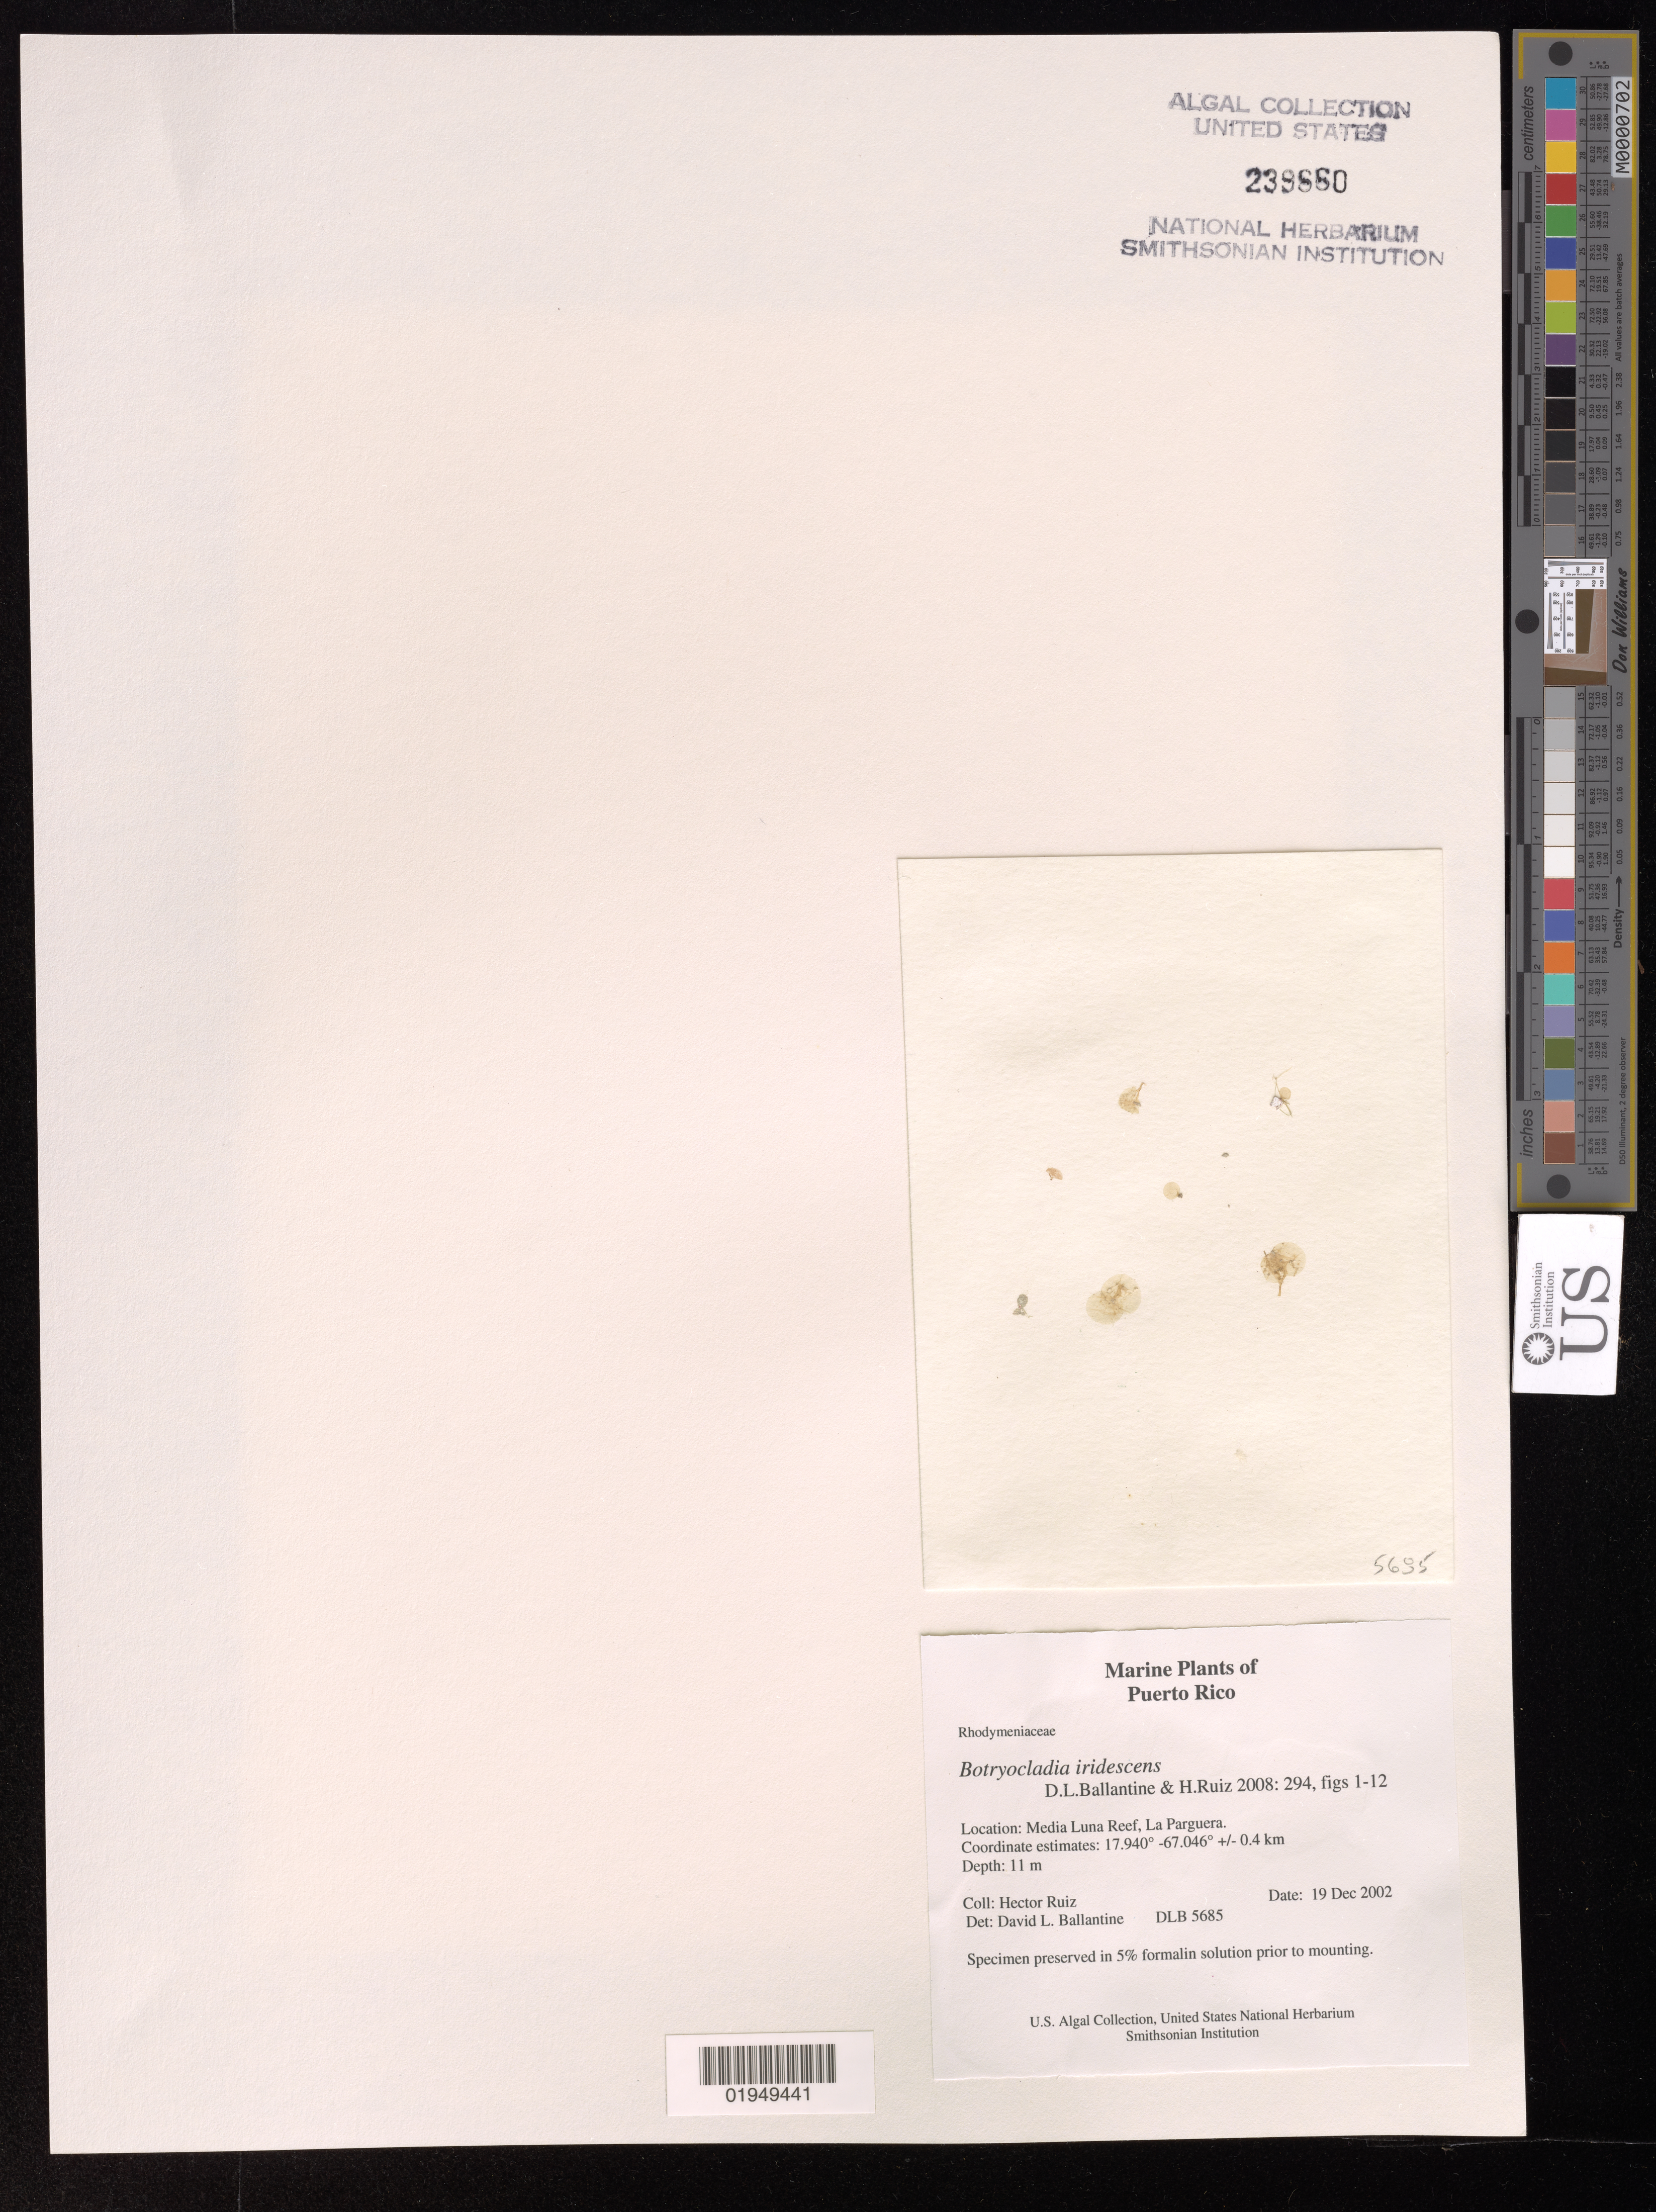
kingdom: Plantae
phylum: Rhodophyta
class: Florideophyceae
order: Rhodymeniales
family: Rhodymeniaceae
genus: Botryocladia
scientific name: Botryocladia iridescens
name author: D.L. Ballant. & H.Ruiz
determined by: Ballentine, D. L.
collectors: H. Ruiz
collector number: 5685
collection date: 2002-12-19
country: Puerto Rico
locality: Media Luna Reef, La Parguera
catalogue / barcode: US 239860